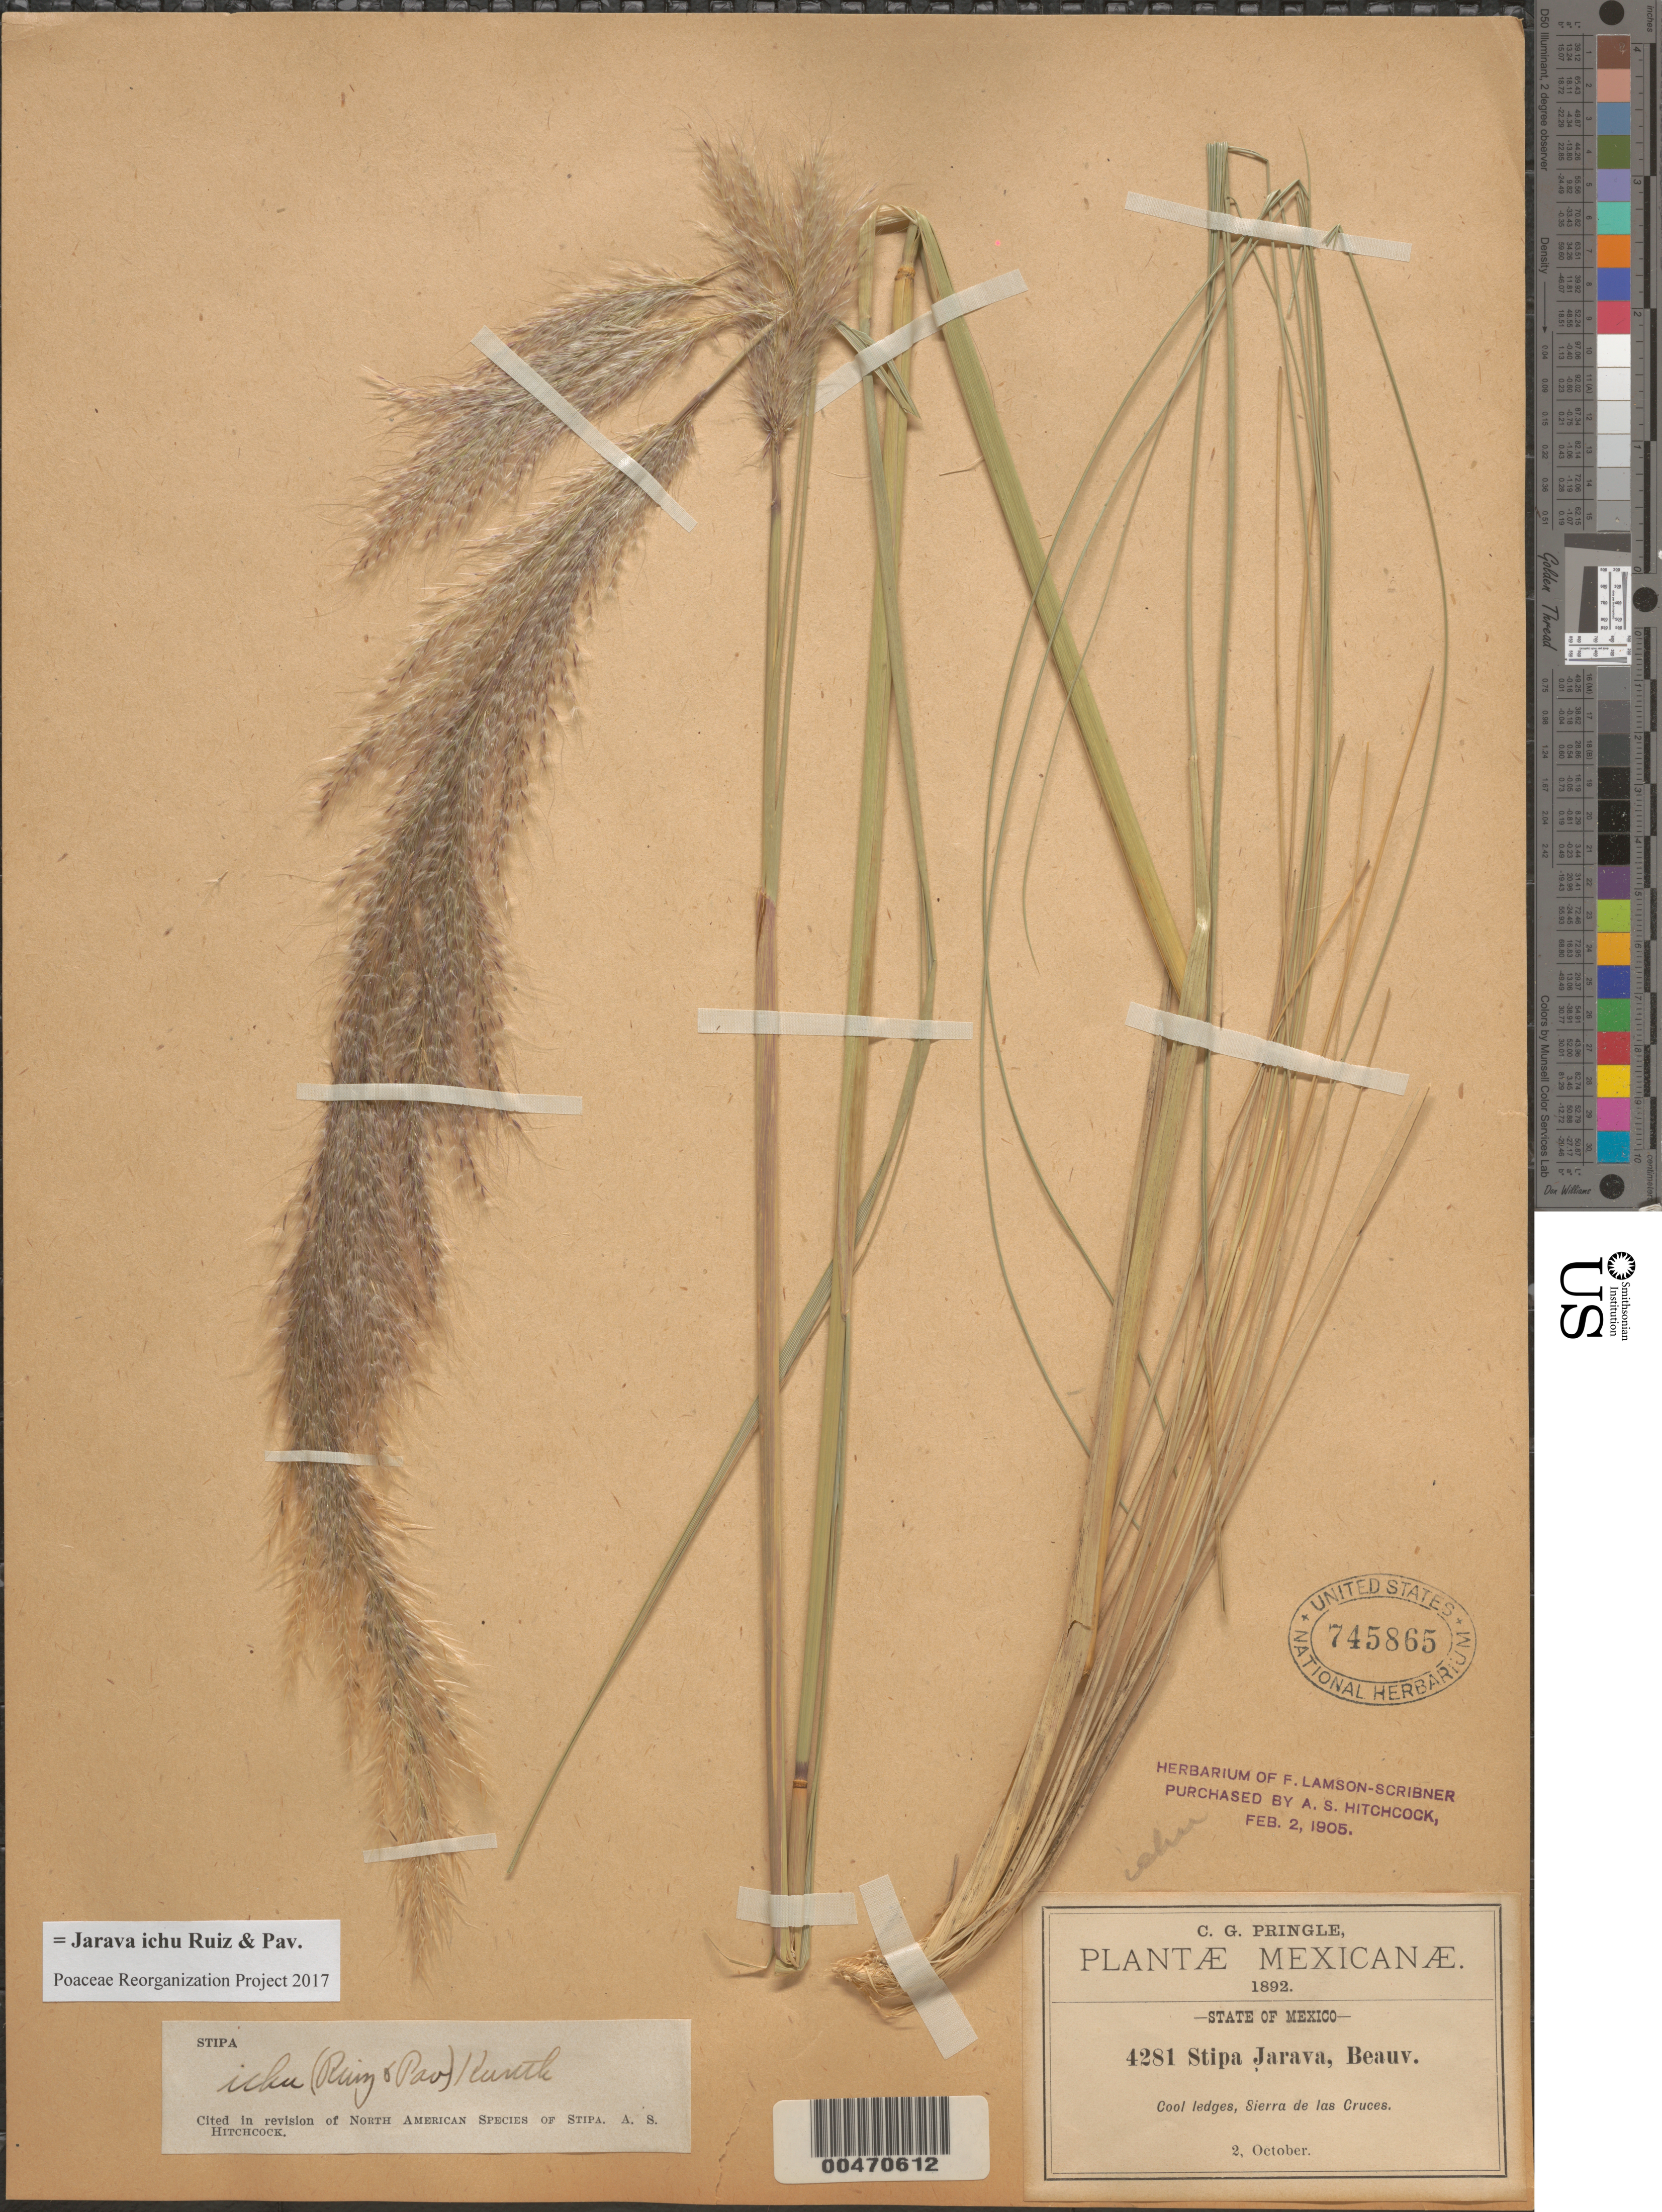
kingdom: Plantae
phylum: Tracheophyta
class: Liliopsida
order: Poales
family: Poaceae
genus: Jarava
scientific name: Jarava ichu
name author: Ruiz & Pav.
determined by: Poaceae Reorganization Project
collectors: C. G. Pringle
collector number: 4281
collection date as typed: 2 Oct 1892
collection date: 1892-10-02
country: Mexico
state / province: México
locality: Sierra de las Cruces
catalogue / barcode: US 745865